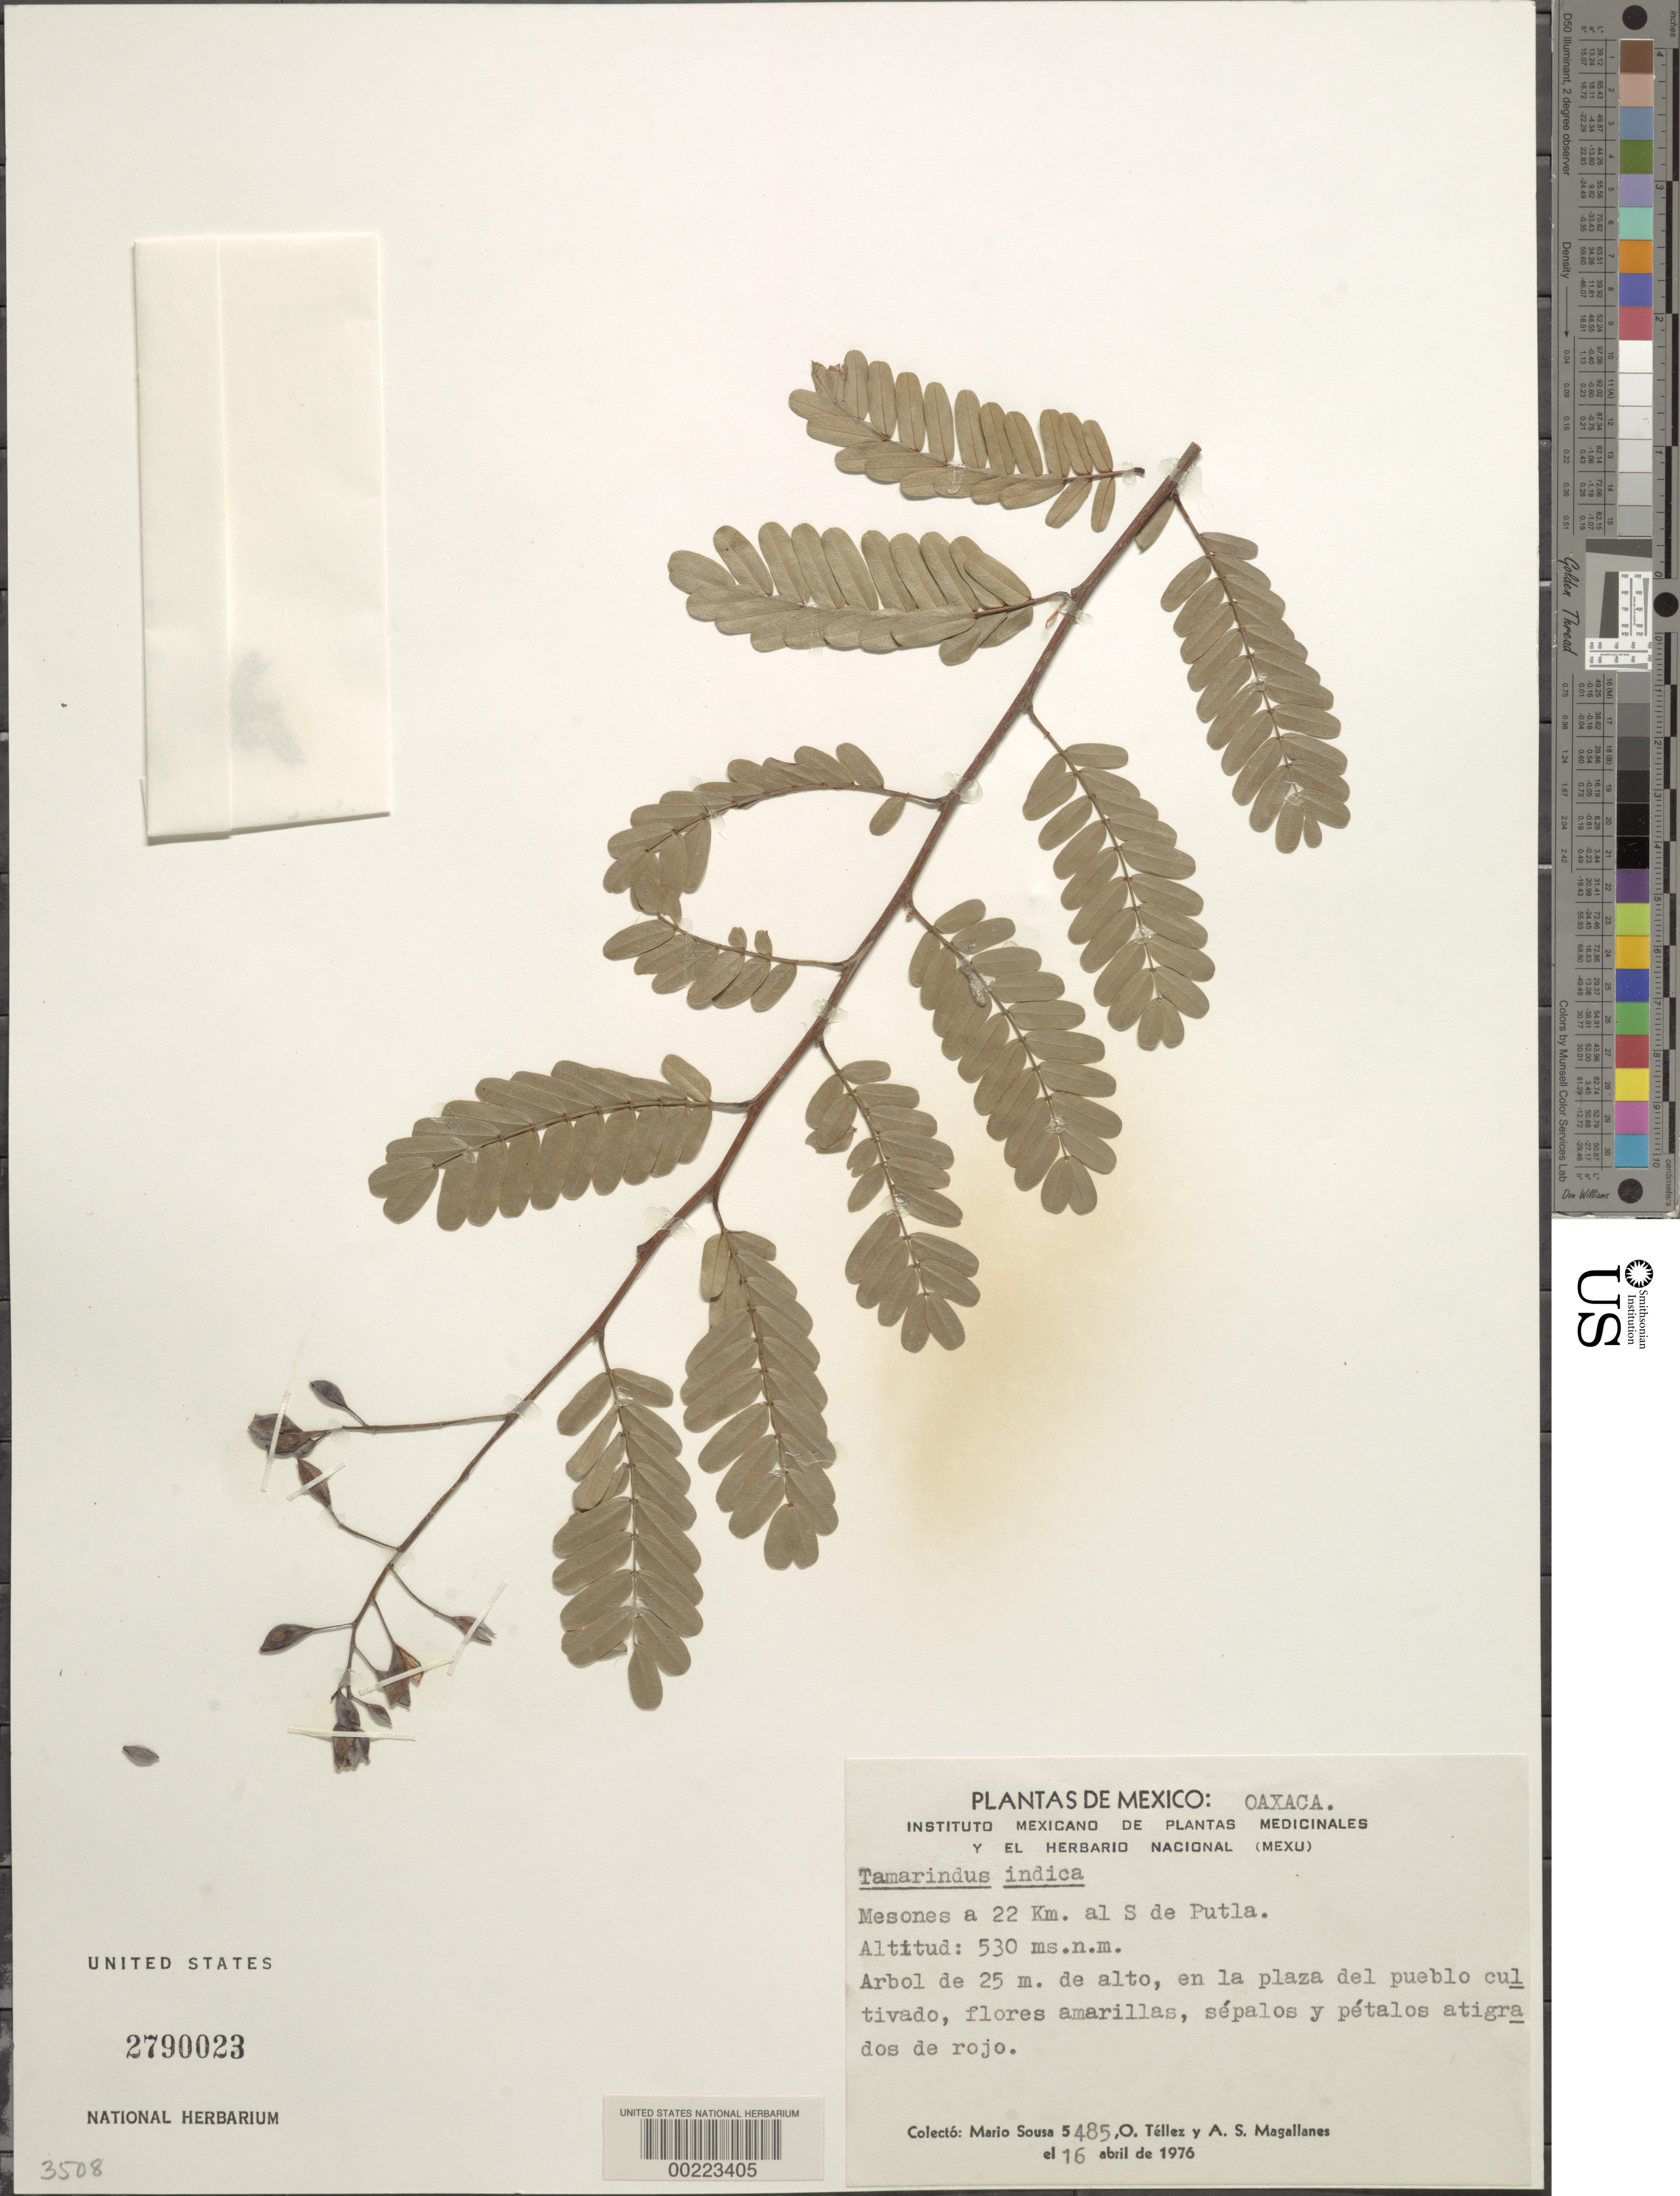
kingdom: Plantae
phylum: Tracheophyta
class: Magnoliopsida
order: Fabales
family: Fabaceae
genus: Tamarindus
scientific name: Tamarindus indica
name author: L.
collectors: M. Sousa S., O. Téllez V. & A. Magallanes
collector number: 5485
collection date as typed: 16 Apr 1976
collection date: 1976-04-16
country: Mexico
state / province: Oaxaca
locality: Mesones 22 km at S of putla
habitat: In the plaza of the pueblo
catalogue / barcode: US 2790023